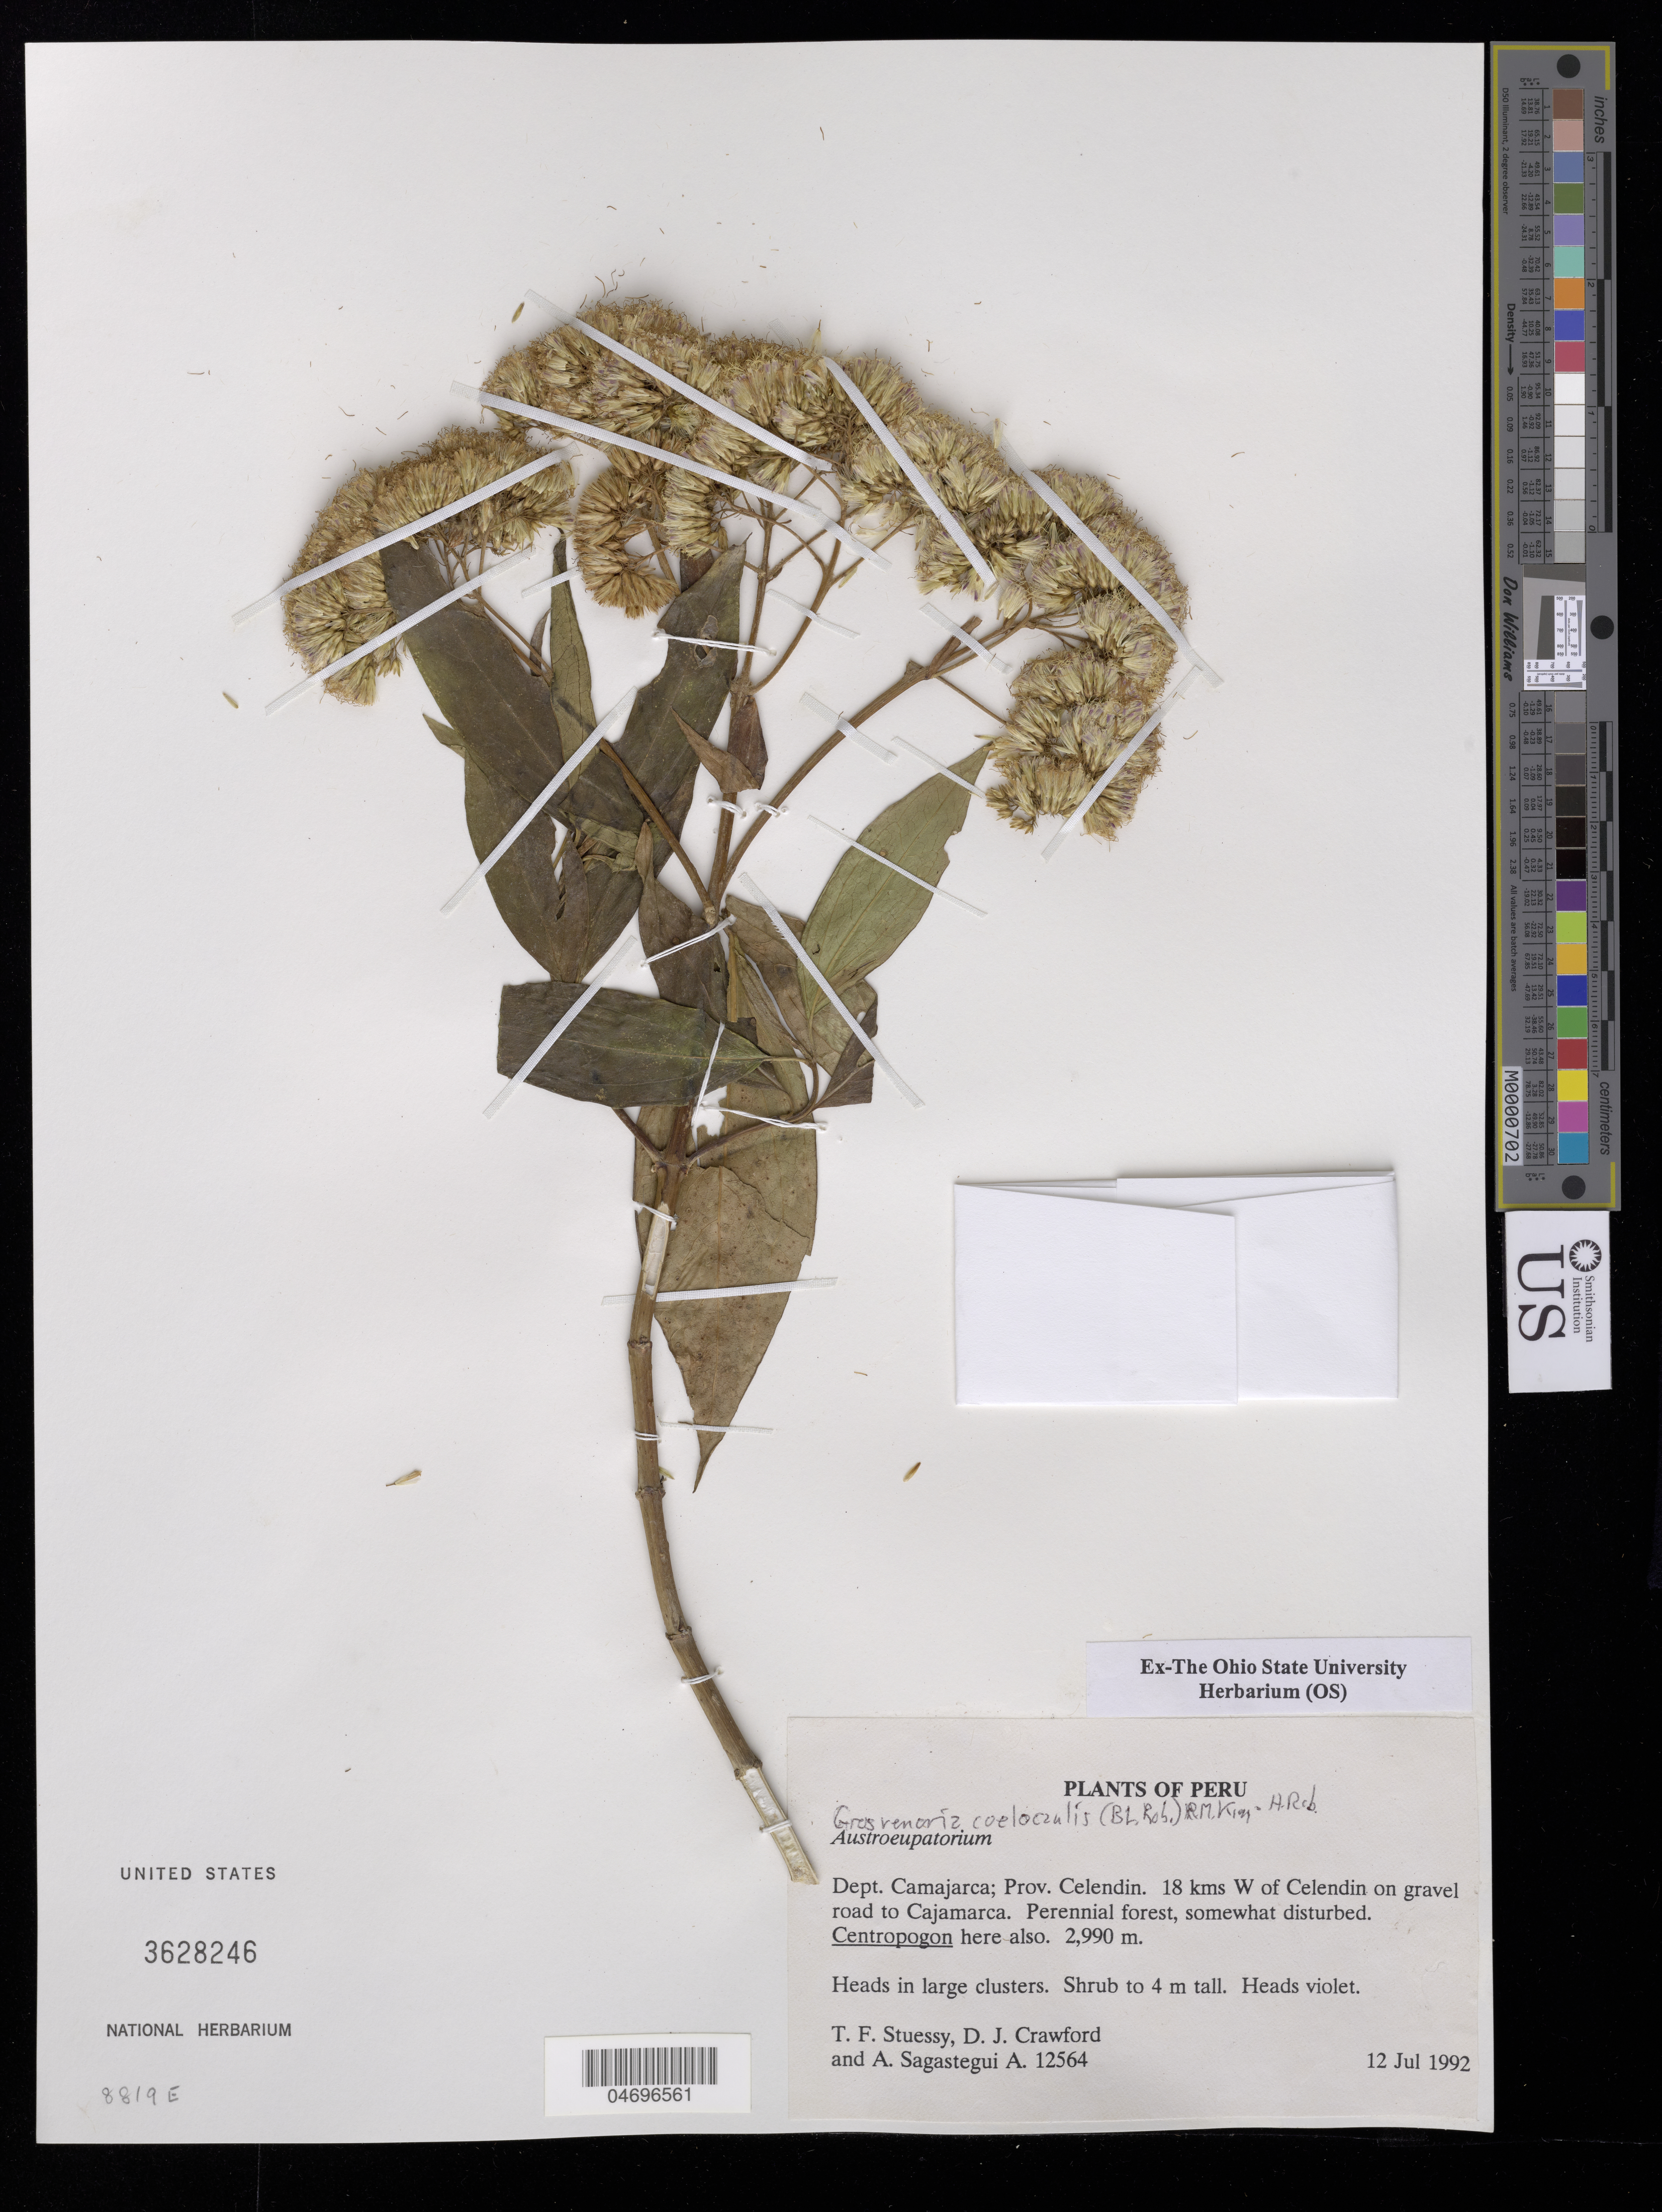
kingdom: Plantae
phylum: Tracheophyta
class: Magnoliopsida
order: Asterales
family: Asteraceae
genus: Grosvenoria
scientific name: Grosvenoria coelocaulis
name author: (B.L. Rob.) R.M. King & H. Rob.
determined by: Robinson, H. E., (US), Smithsonian Institution - National Museum of Natural History (UNITED STATES)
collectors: T. Stuessy, D. Crawford & A. Sagástegui A.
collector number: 12564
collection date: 1992-07-12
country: Peru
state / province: Cajamarca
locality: Dept. Camajarca; Prov. Celendin, 18 kms W of Celendin on gravel road to Cajamarca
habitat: Perennial forest, somewhat disturbed.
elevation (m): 2990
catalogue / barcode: US 3628246